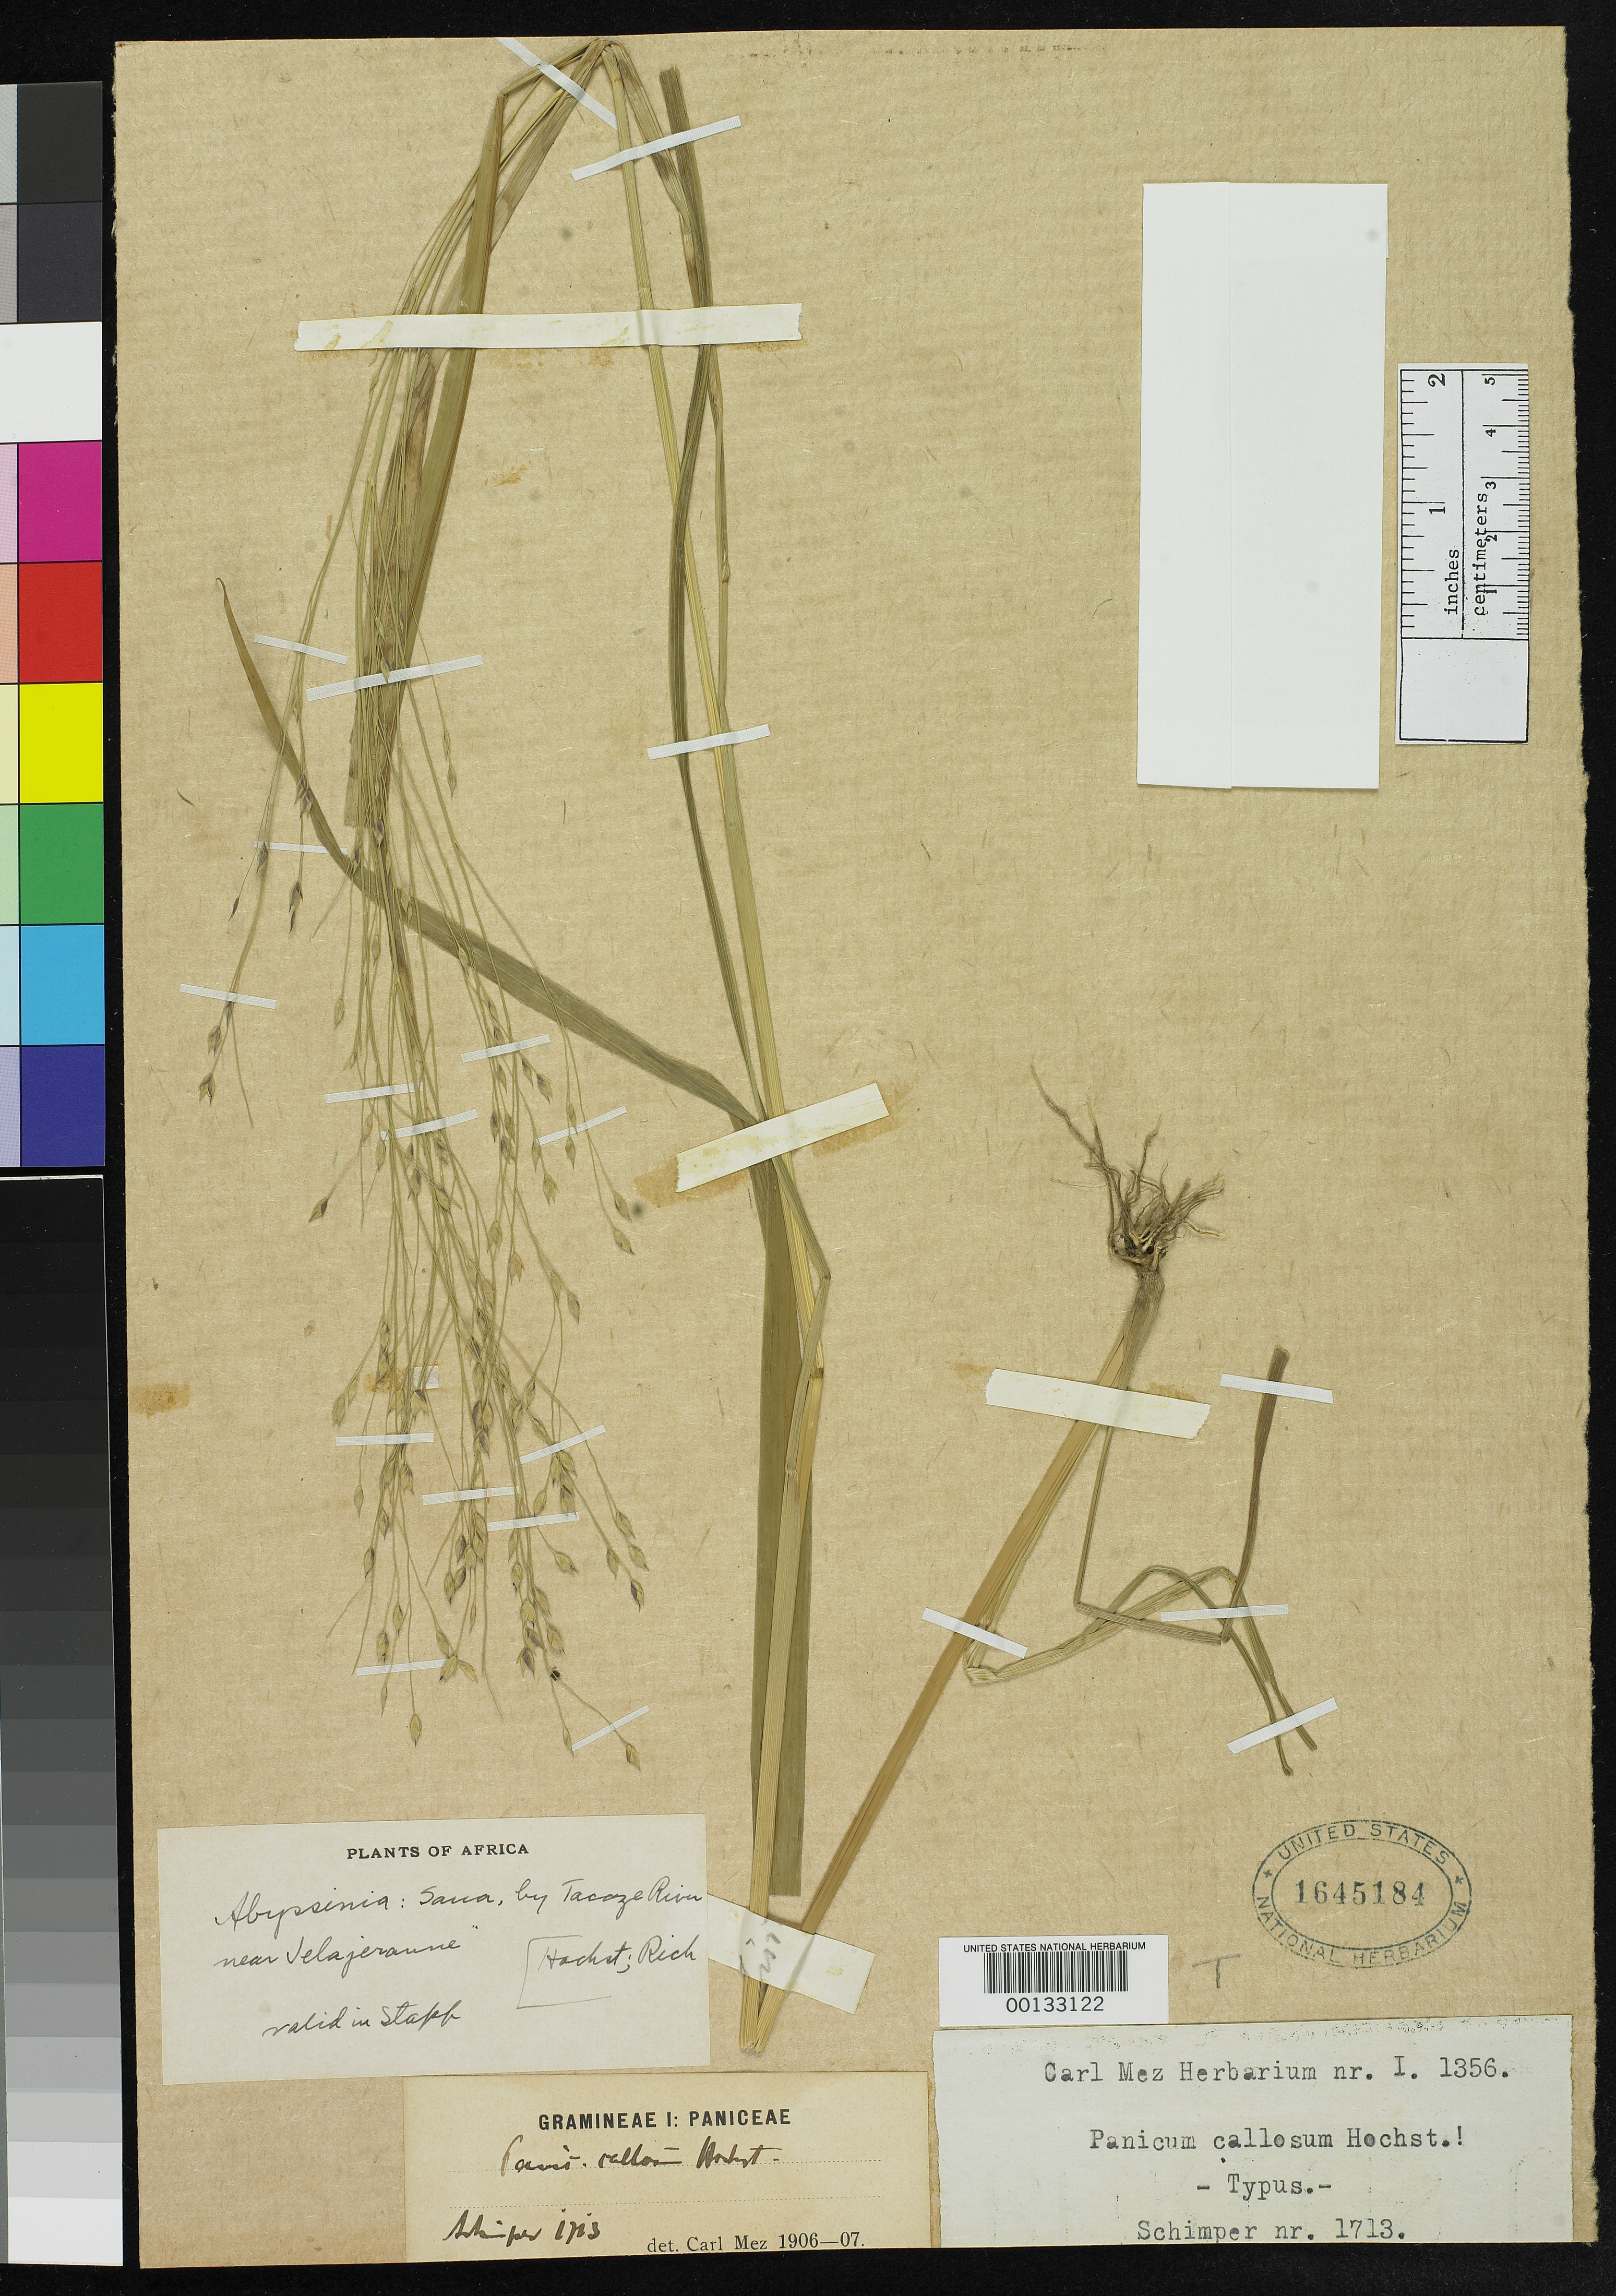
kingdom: Plantae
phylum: Tracheophyta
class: Liliopsida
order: Poales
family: Poaceae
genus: Panicum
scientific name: Panicum callosum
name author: Hochst. ex A. Rich.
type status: Isotype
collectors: G. W. Schimper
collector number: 1713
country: Ethiopia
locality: Takkaze River near Jelajeranne.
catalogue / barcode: US 1645184